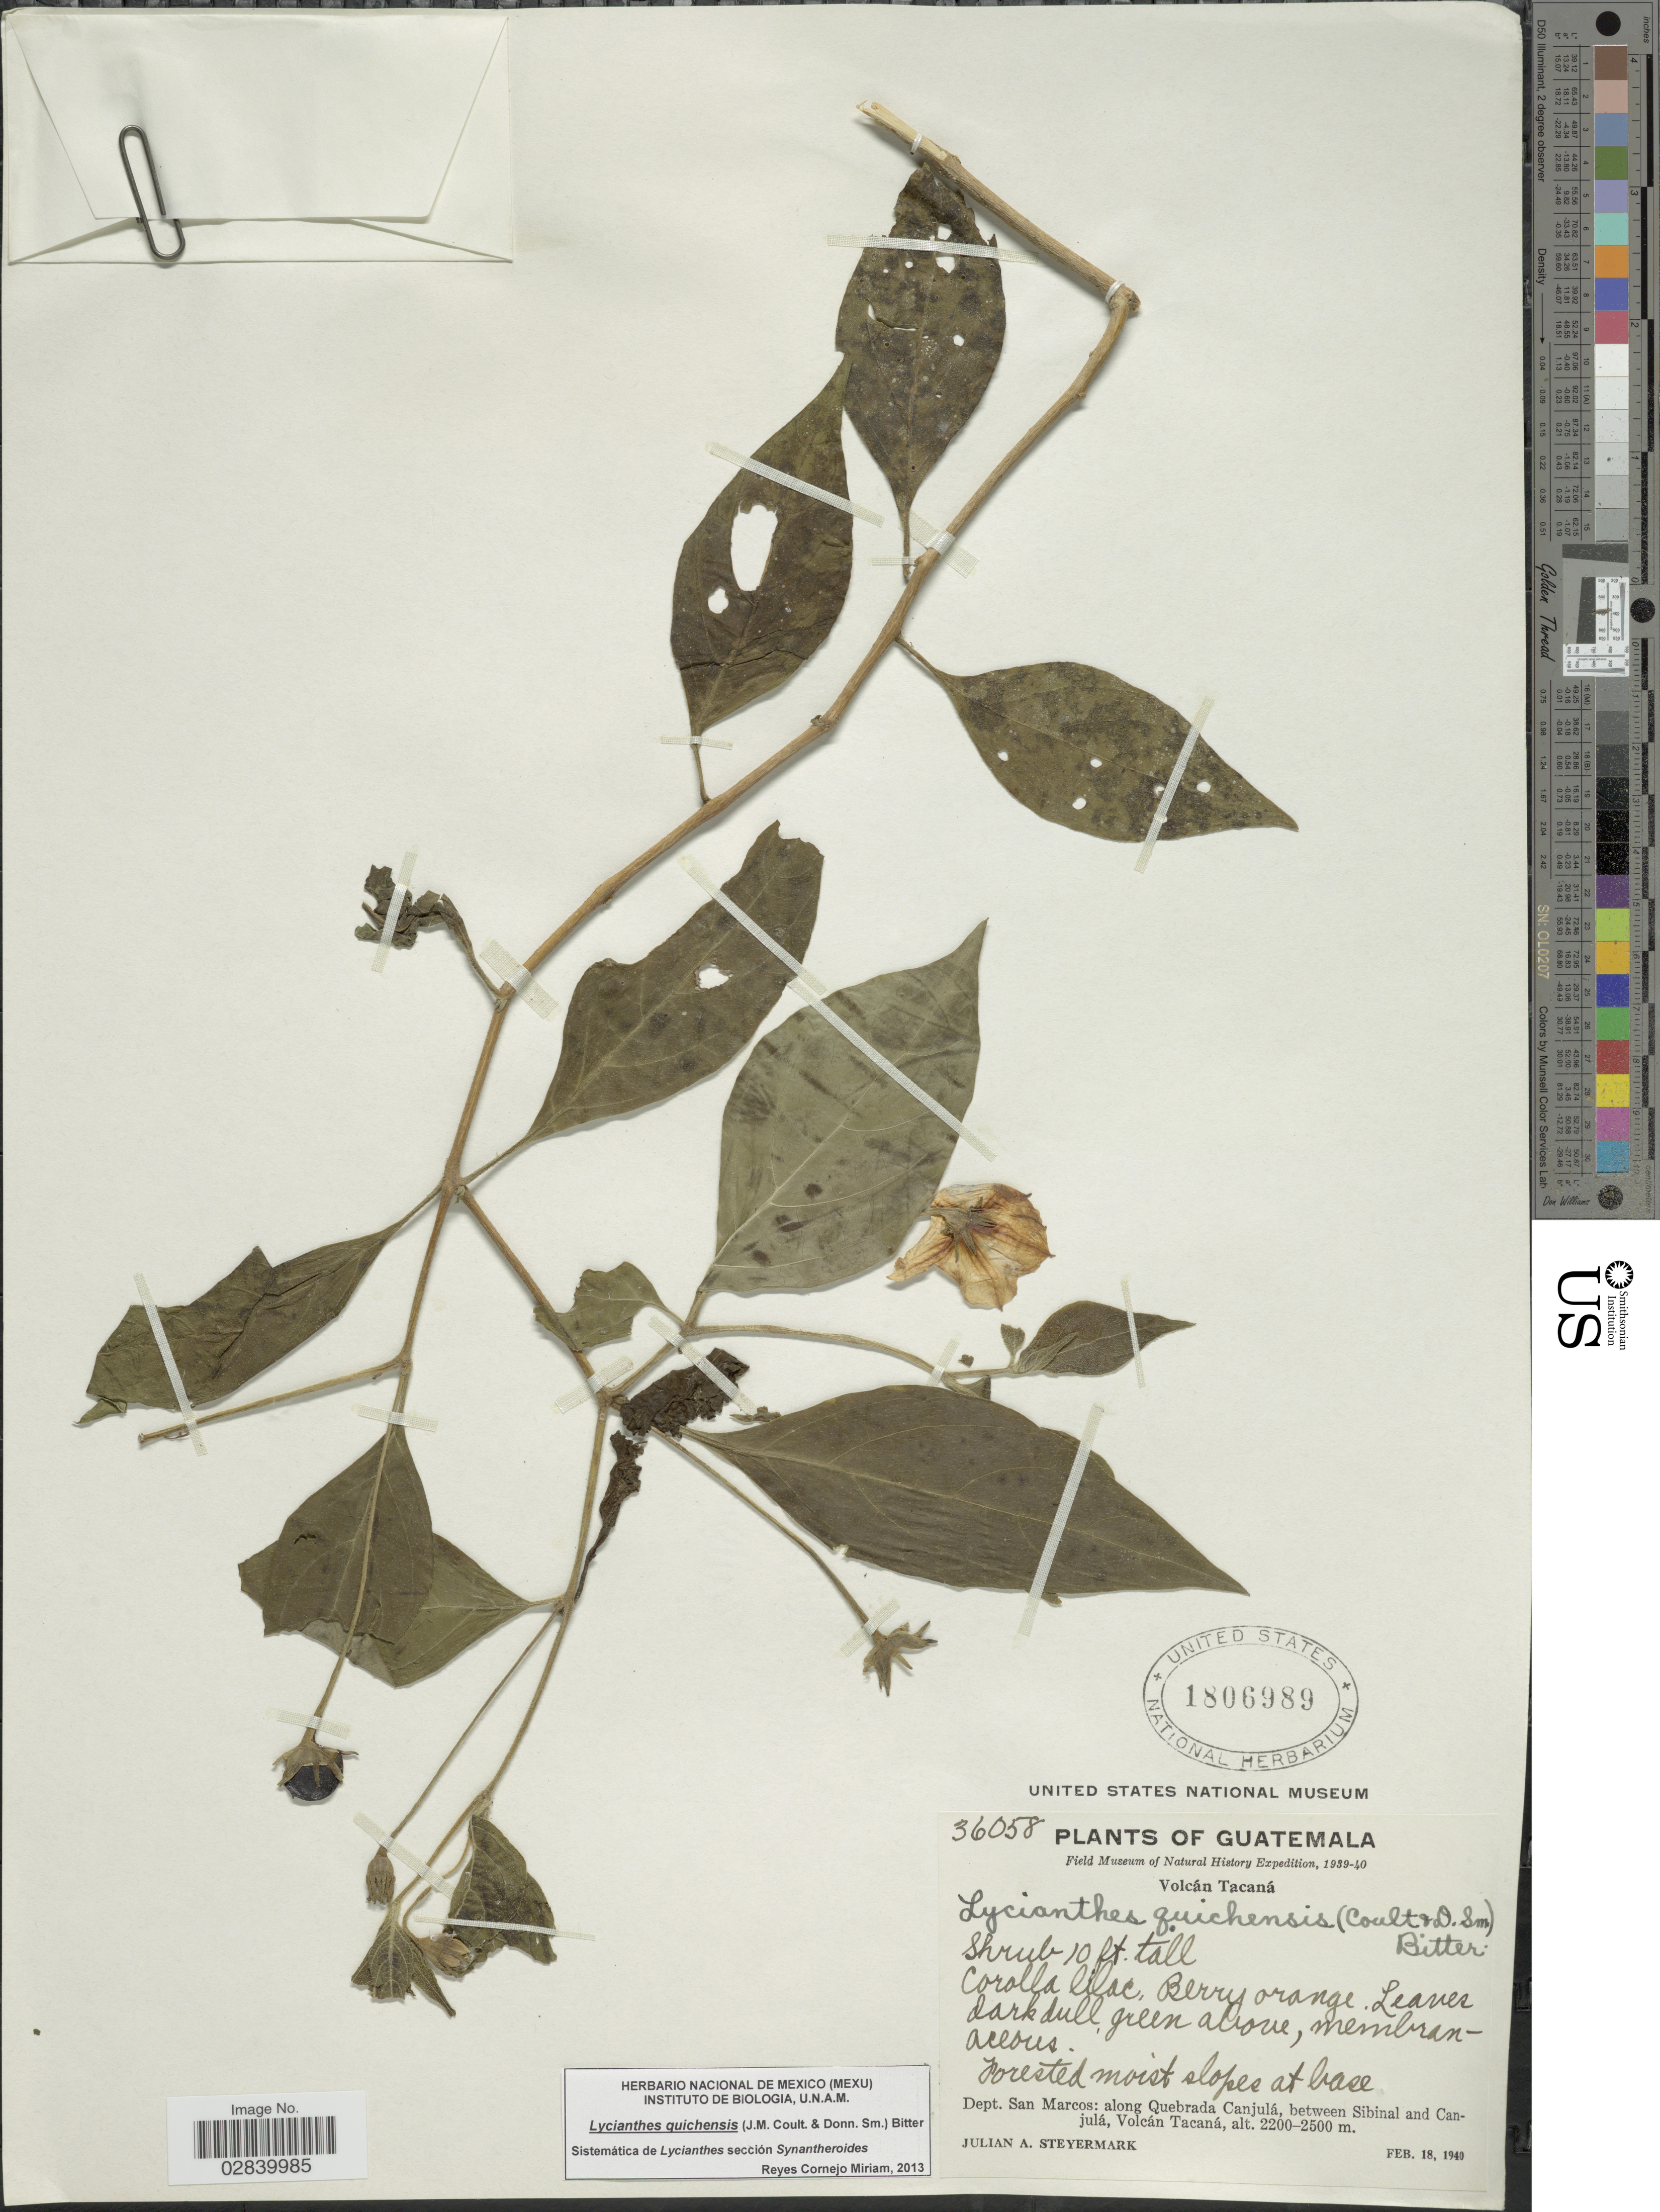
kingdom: Plantae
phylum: Tracheophyta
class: Magnoliopsida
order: Solanales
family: Solanaceae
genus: Lycianthes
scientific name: Lycianthes quichensis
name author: (J.M. Coult. & Donn. Sm.) Bitter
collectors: J. Steyermark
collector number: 36058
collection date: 1940-02-18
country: Guatemala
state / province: San Marcos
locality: Volcán Tacaná. Dept. San Marcos: along Quebrada Canjulá, between Sibinal and Canjulá, Volcán Tacaná.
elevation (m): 2200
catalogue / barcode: US 1806989